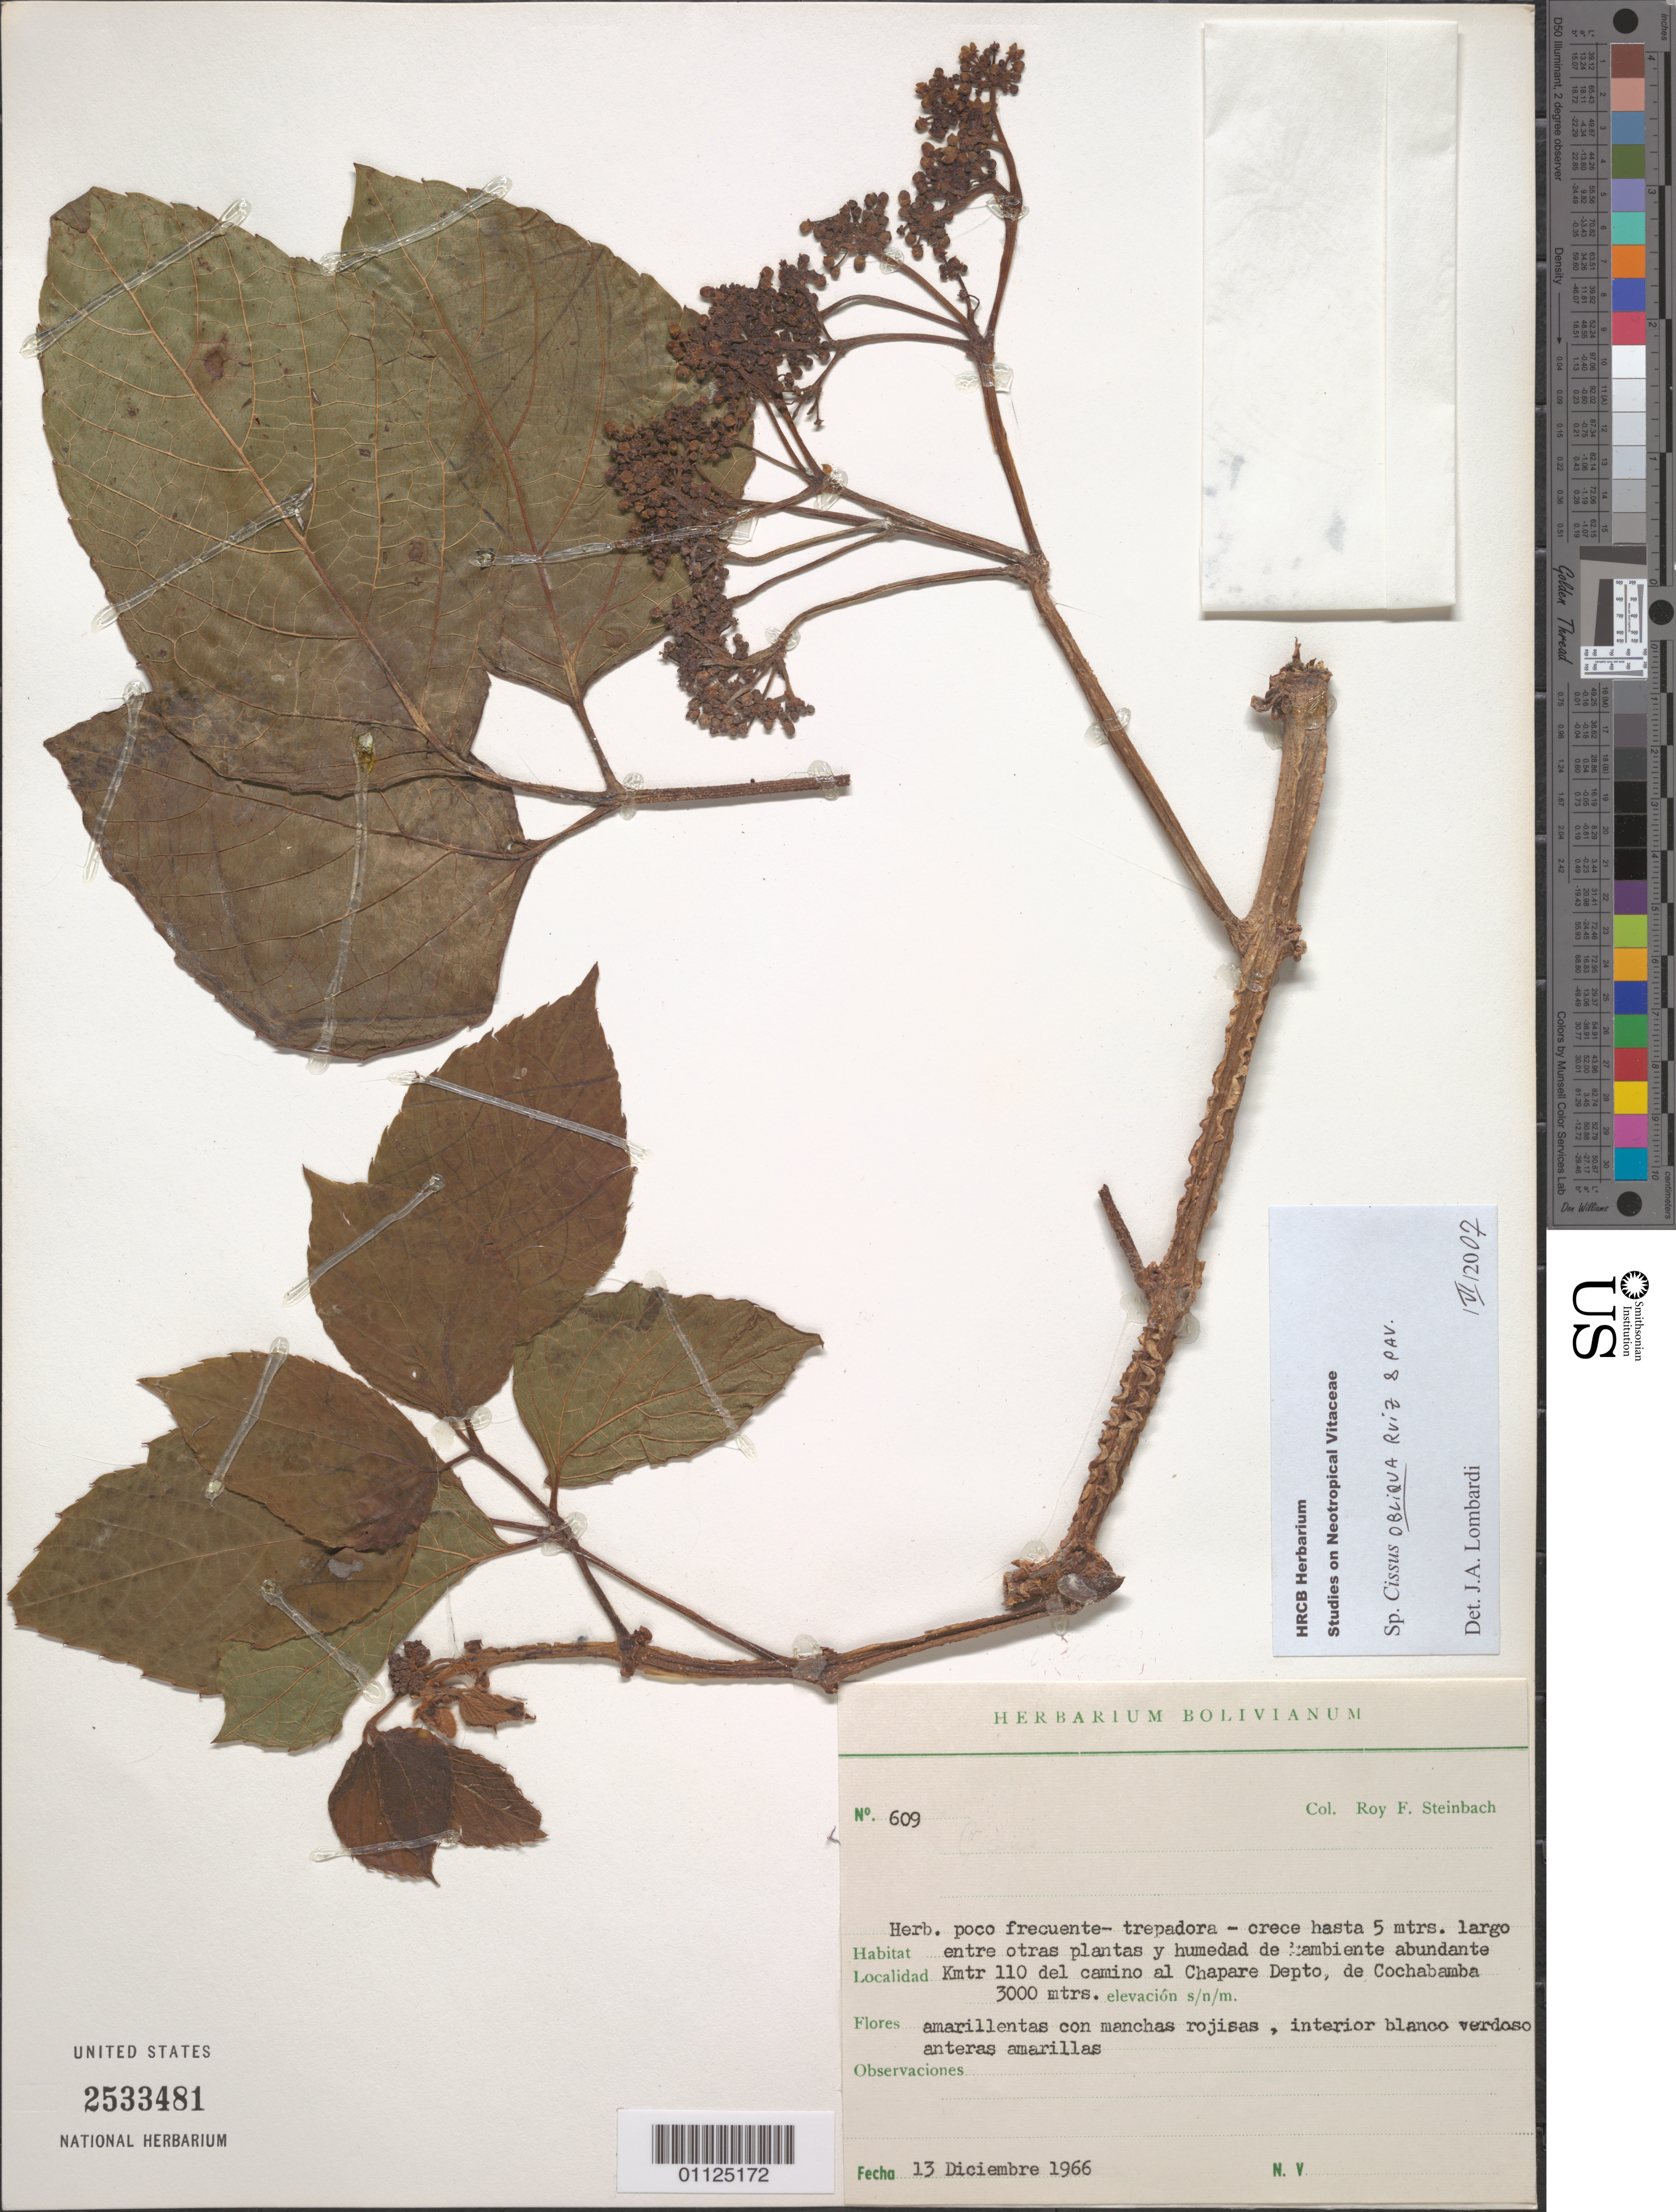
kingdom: Plantae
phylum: Tracheophyta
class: Magnoliopsida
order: Vitales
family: Vitaceae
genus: Cissus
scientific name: Cissus obliqua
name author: Ruiz & Pav.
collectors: R. F. Steinbach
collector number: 609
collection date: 1966-12-13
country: Bolivia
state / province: Cochabamba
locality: Kmtr 110 del camino al Chapare.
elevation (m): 3000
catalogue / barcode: US 2533481